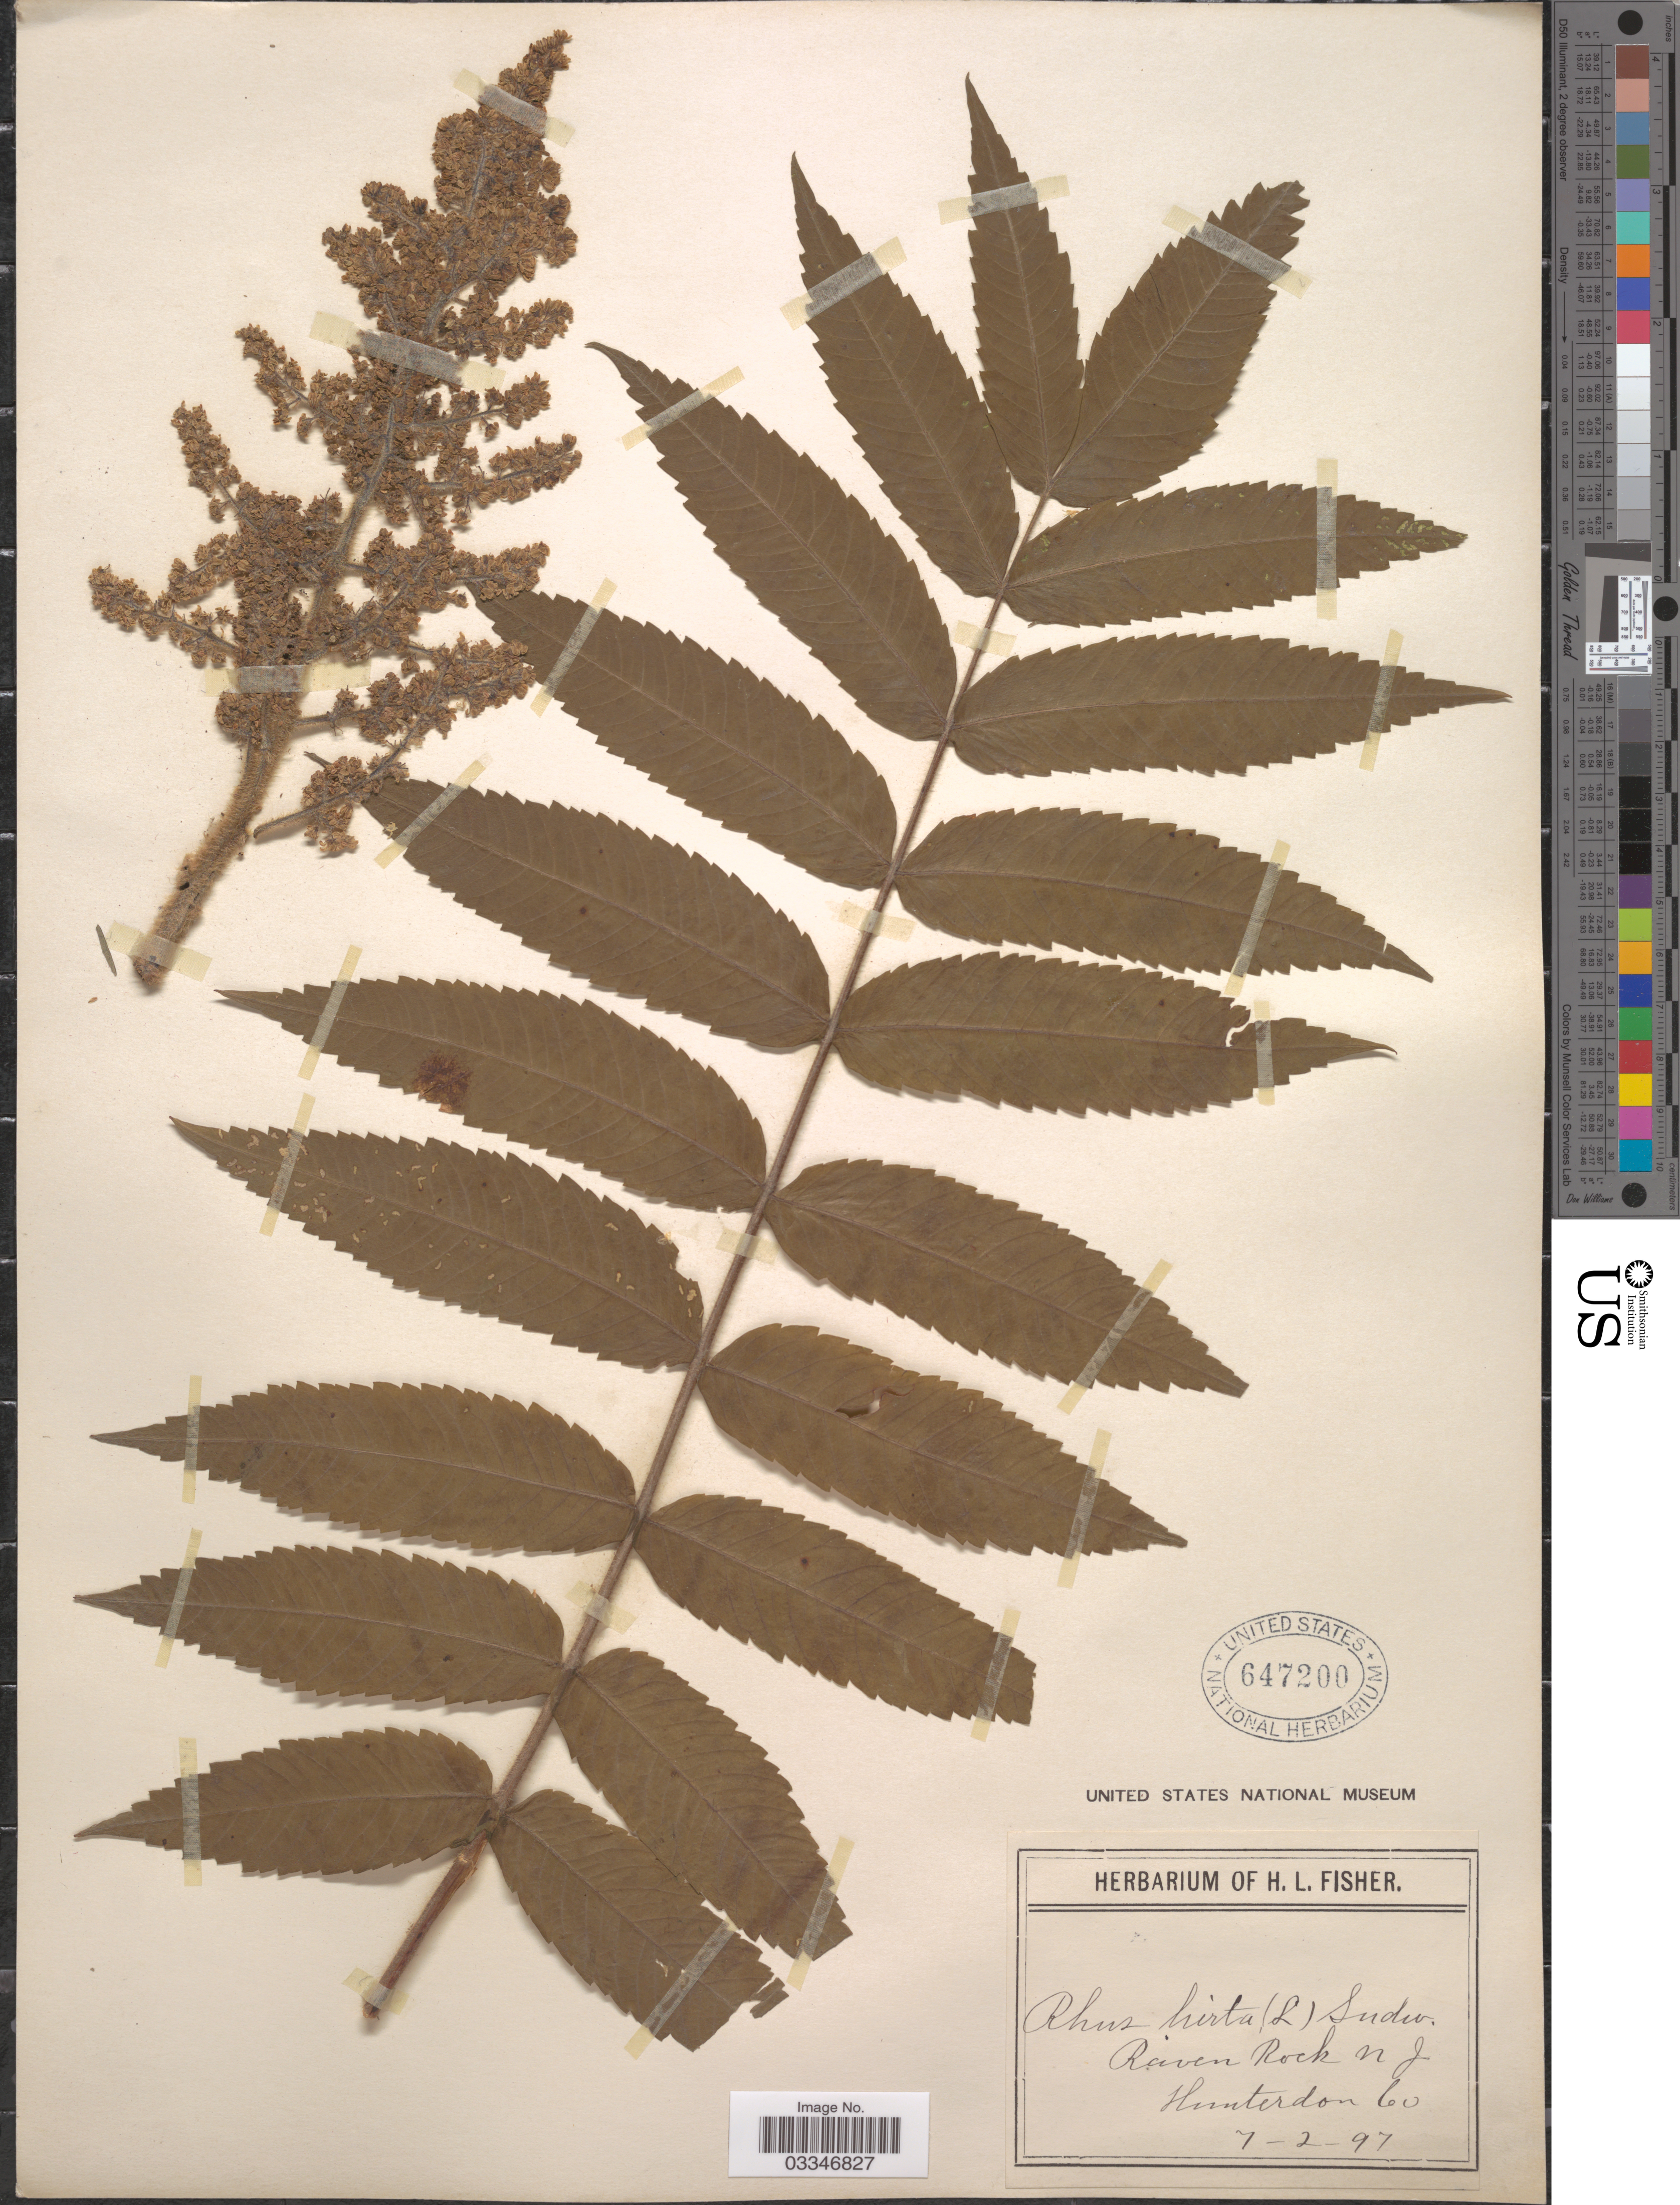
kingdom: Plantae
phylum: Tracheophyta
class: Magnoliopsida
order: Sapindales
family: Anacardiaceae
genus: Rhus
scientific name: Rhus typhina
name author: L.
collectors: ex herb. of H. L. Fisher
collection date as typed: Transcribed d/m/y: 7/2/97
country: United States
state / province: New Jersey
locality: Raven Rock, Hunterdon Co.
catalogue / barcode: US 647200